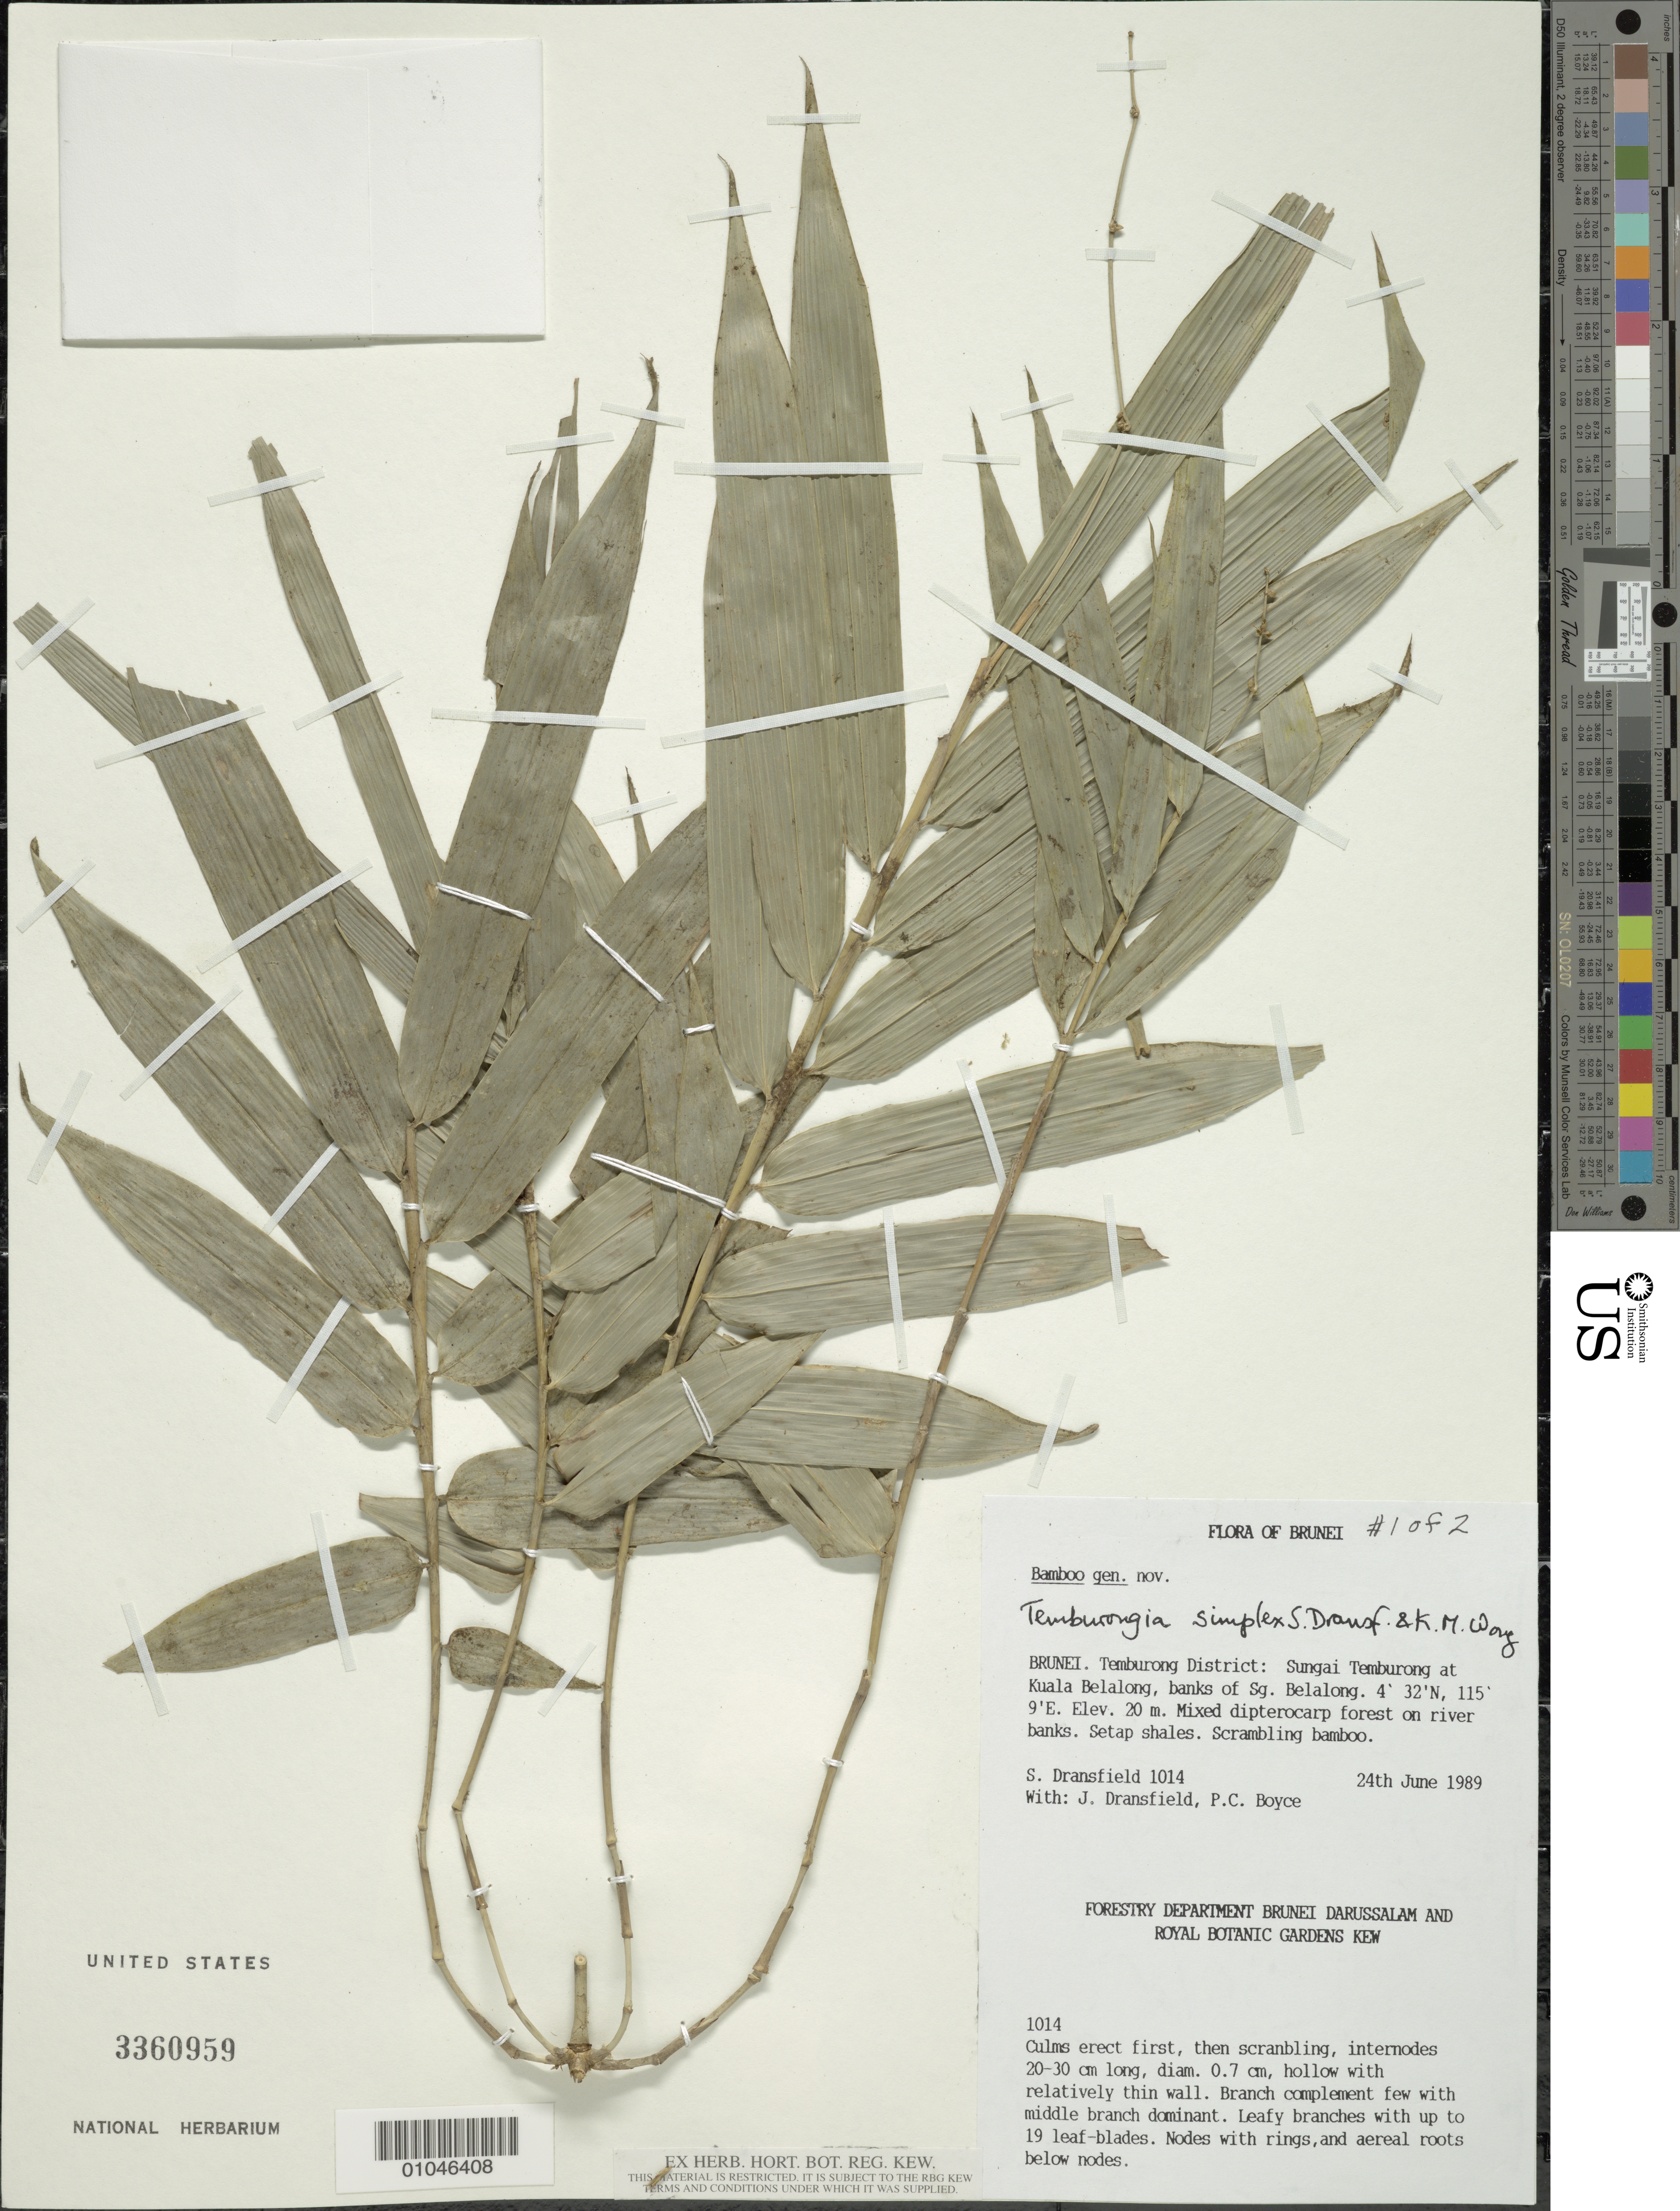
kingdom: Plantae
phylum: Tracheophyta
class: Liliopsida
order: Poales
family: Poaceae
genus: Temburongia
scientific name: Temburongia simplex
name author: S. Dransf. & K.M. Wong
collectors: S. Dransfield, J. Dransfield & P. C. Boyce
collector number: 1014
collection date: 1989-06-24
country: Brunei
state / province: Temburong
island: Borneo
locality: Sungai Temburong at Kuala Belalong, banks of Sg. Belalong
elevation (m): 20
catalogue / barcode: US 3360959